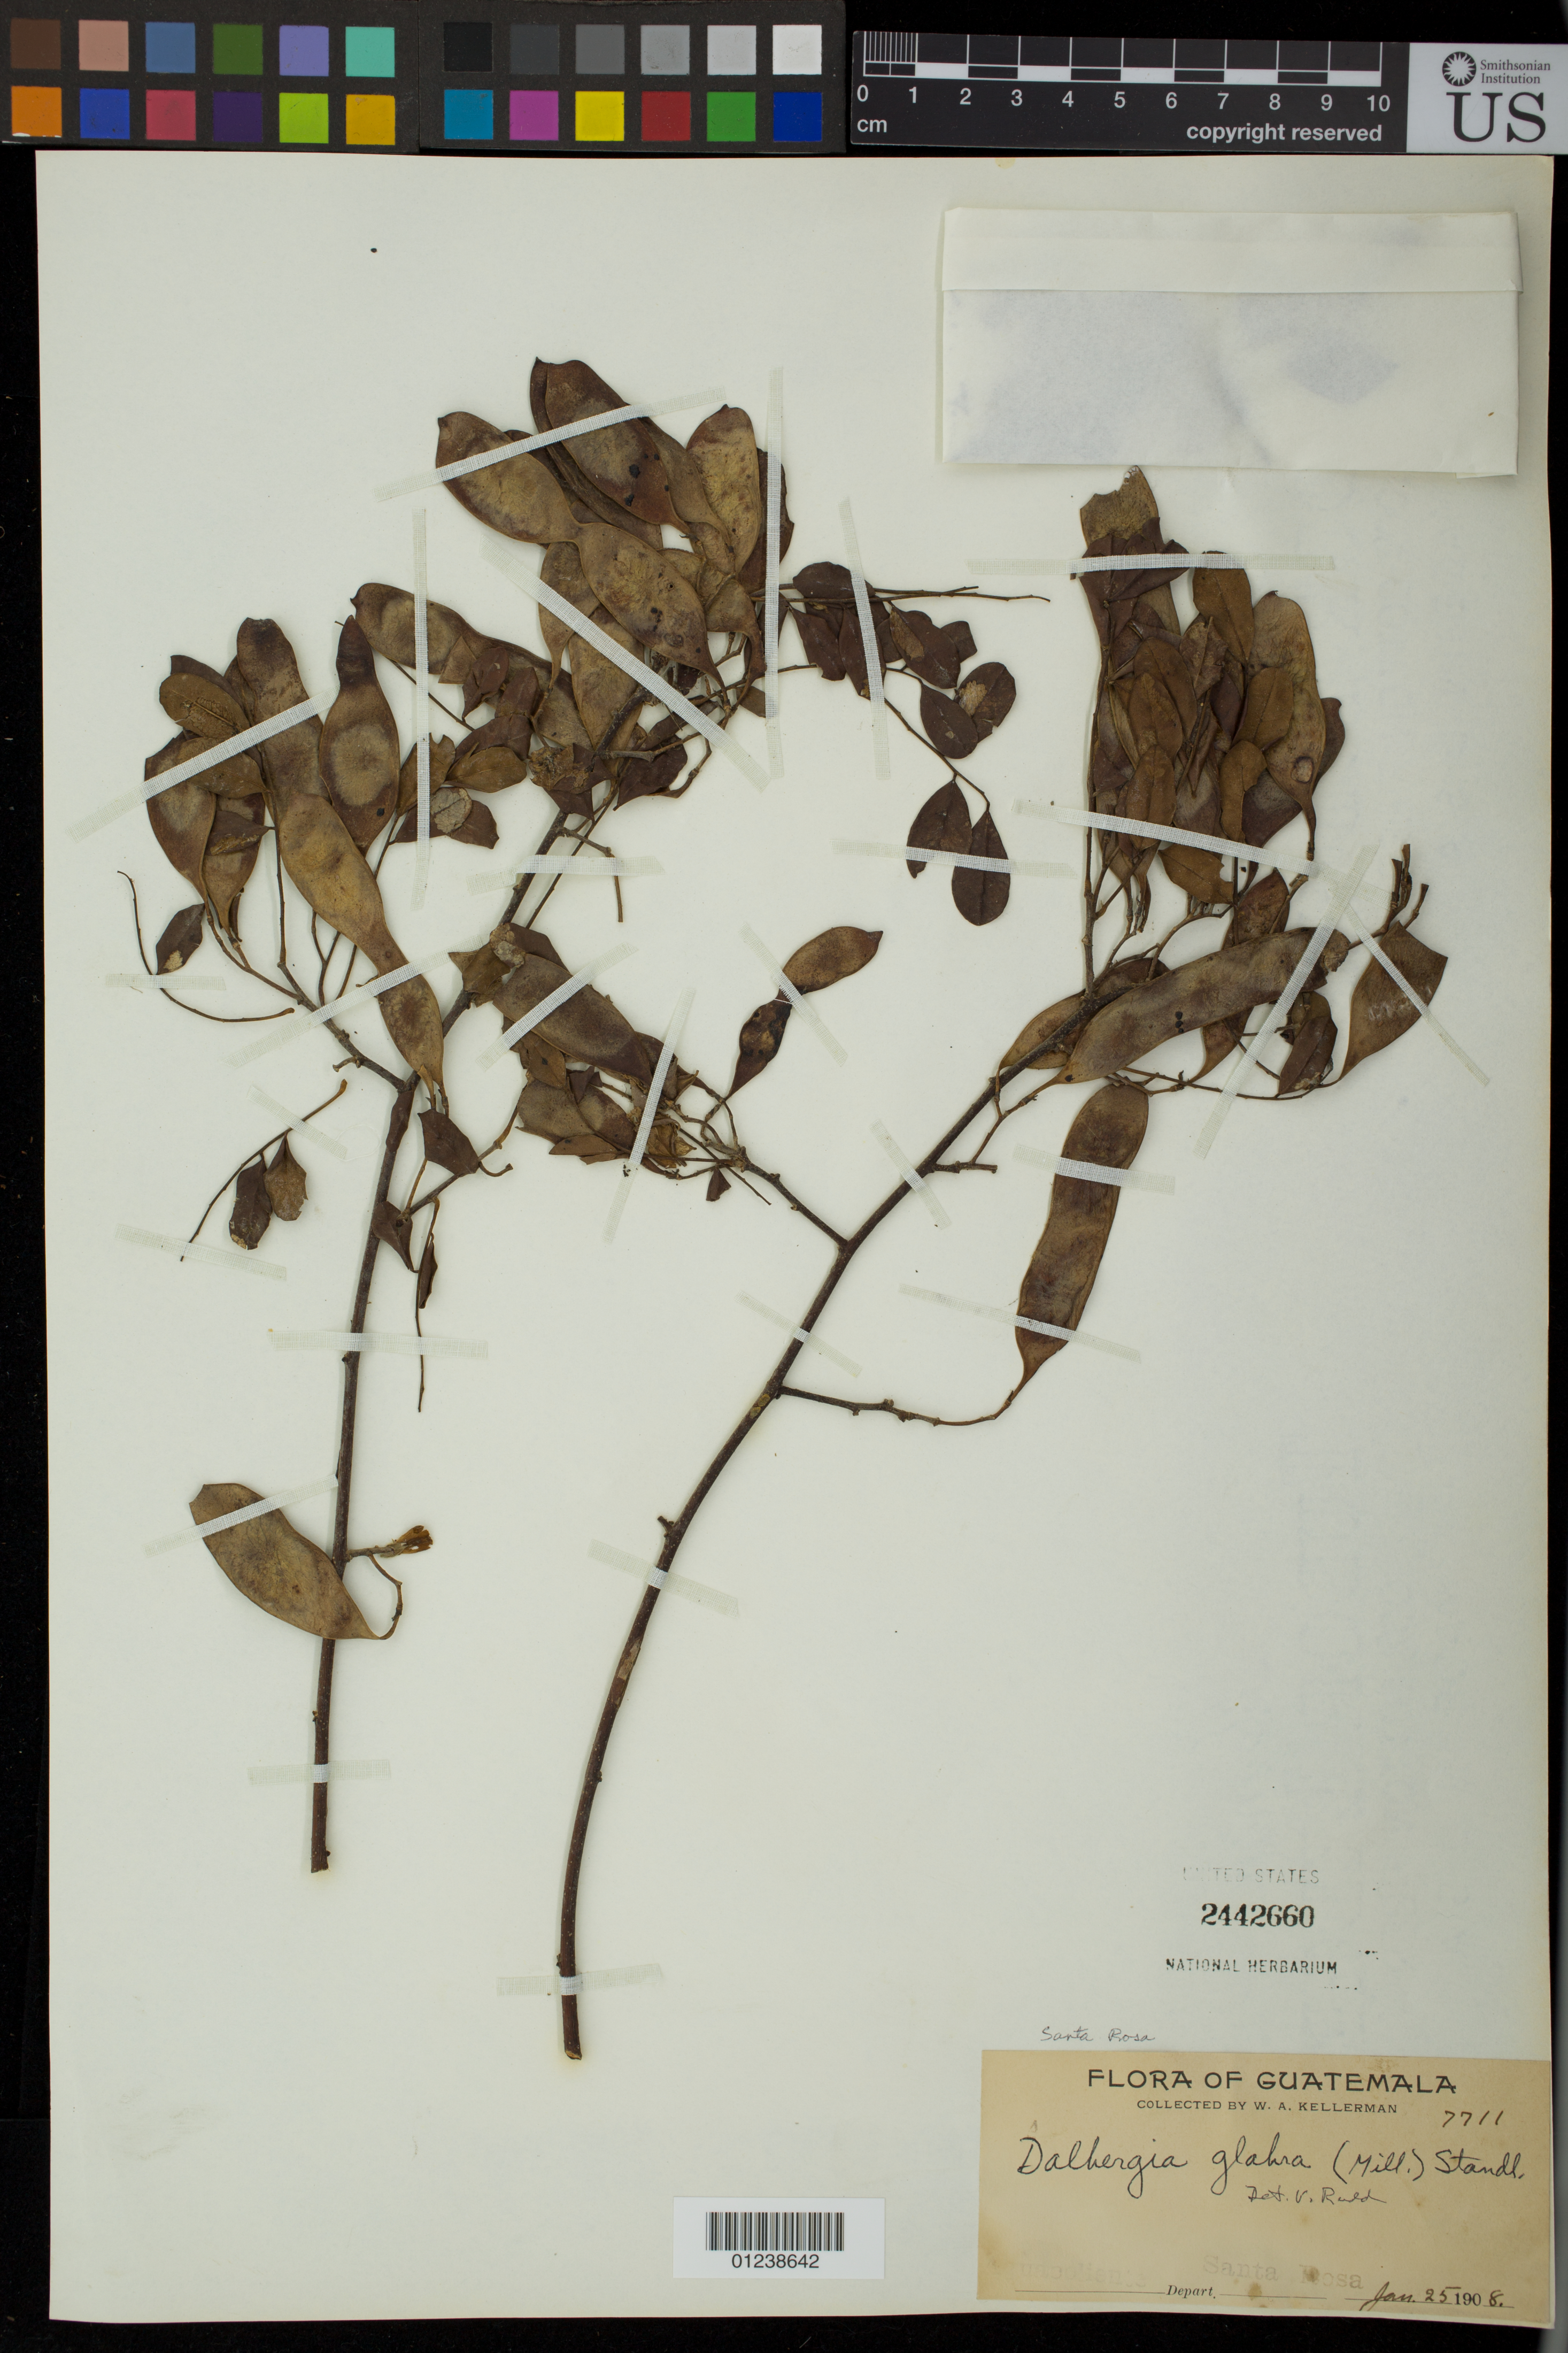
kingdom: Plantae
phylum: Tracheophyta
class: Magnoliopsida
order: Fabales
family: Fabaceae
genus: Dalbergia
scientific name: Dalbergia glabra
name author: (Mill.) Standl.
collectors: W. A. Kellerman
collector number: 7711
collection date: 1908-01-25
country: Guatemala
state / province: Santa Rosa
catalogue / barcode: US 2442660